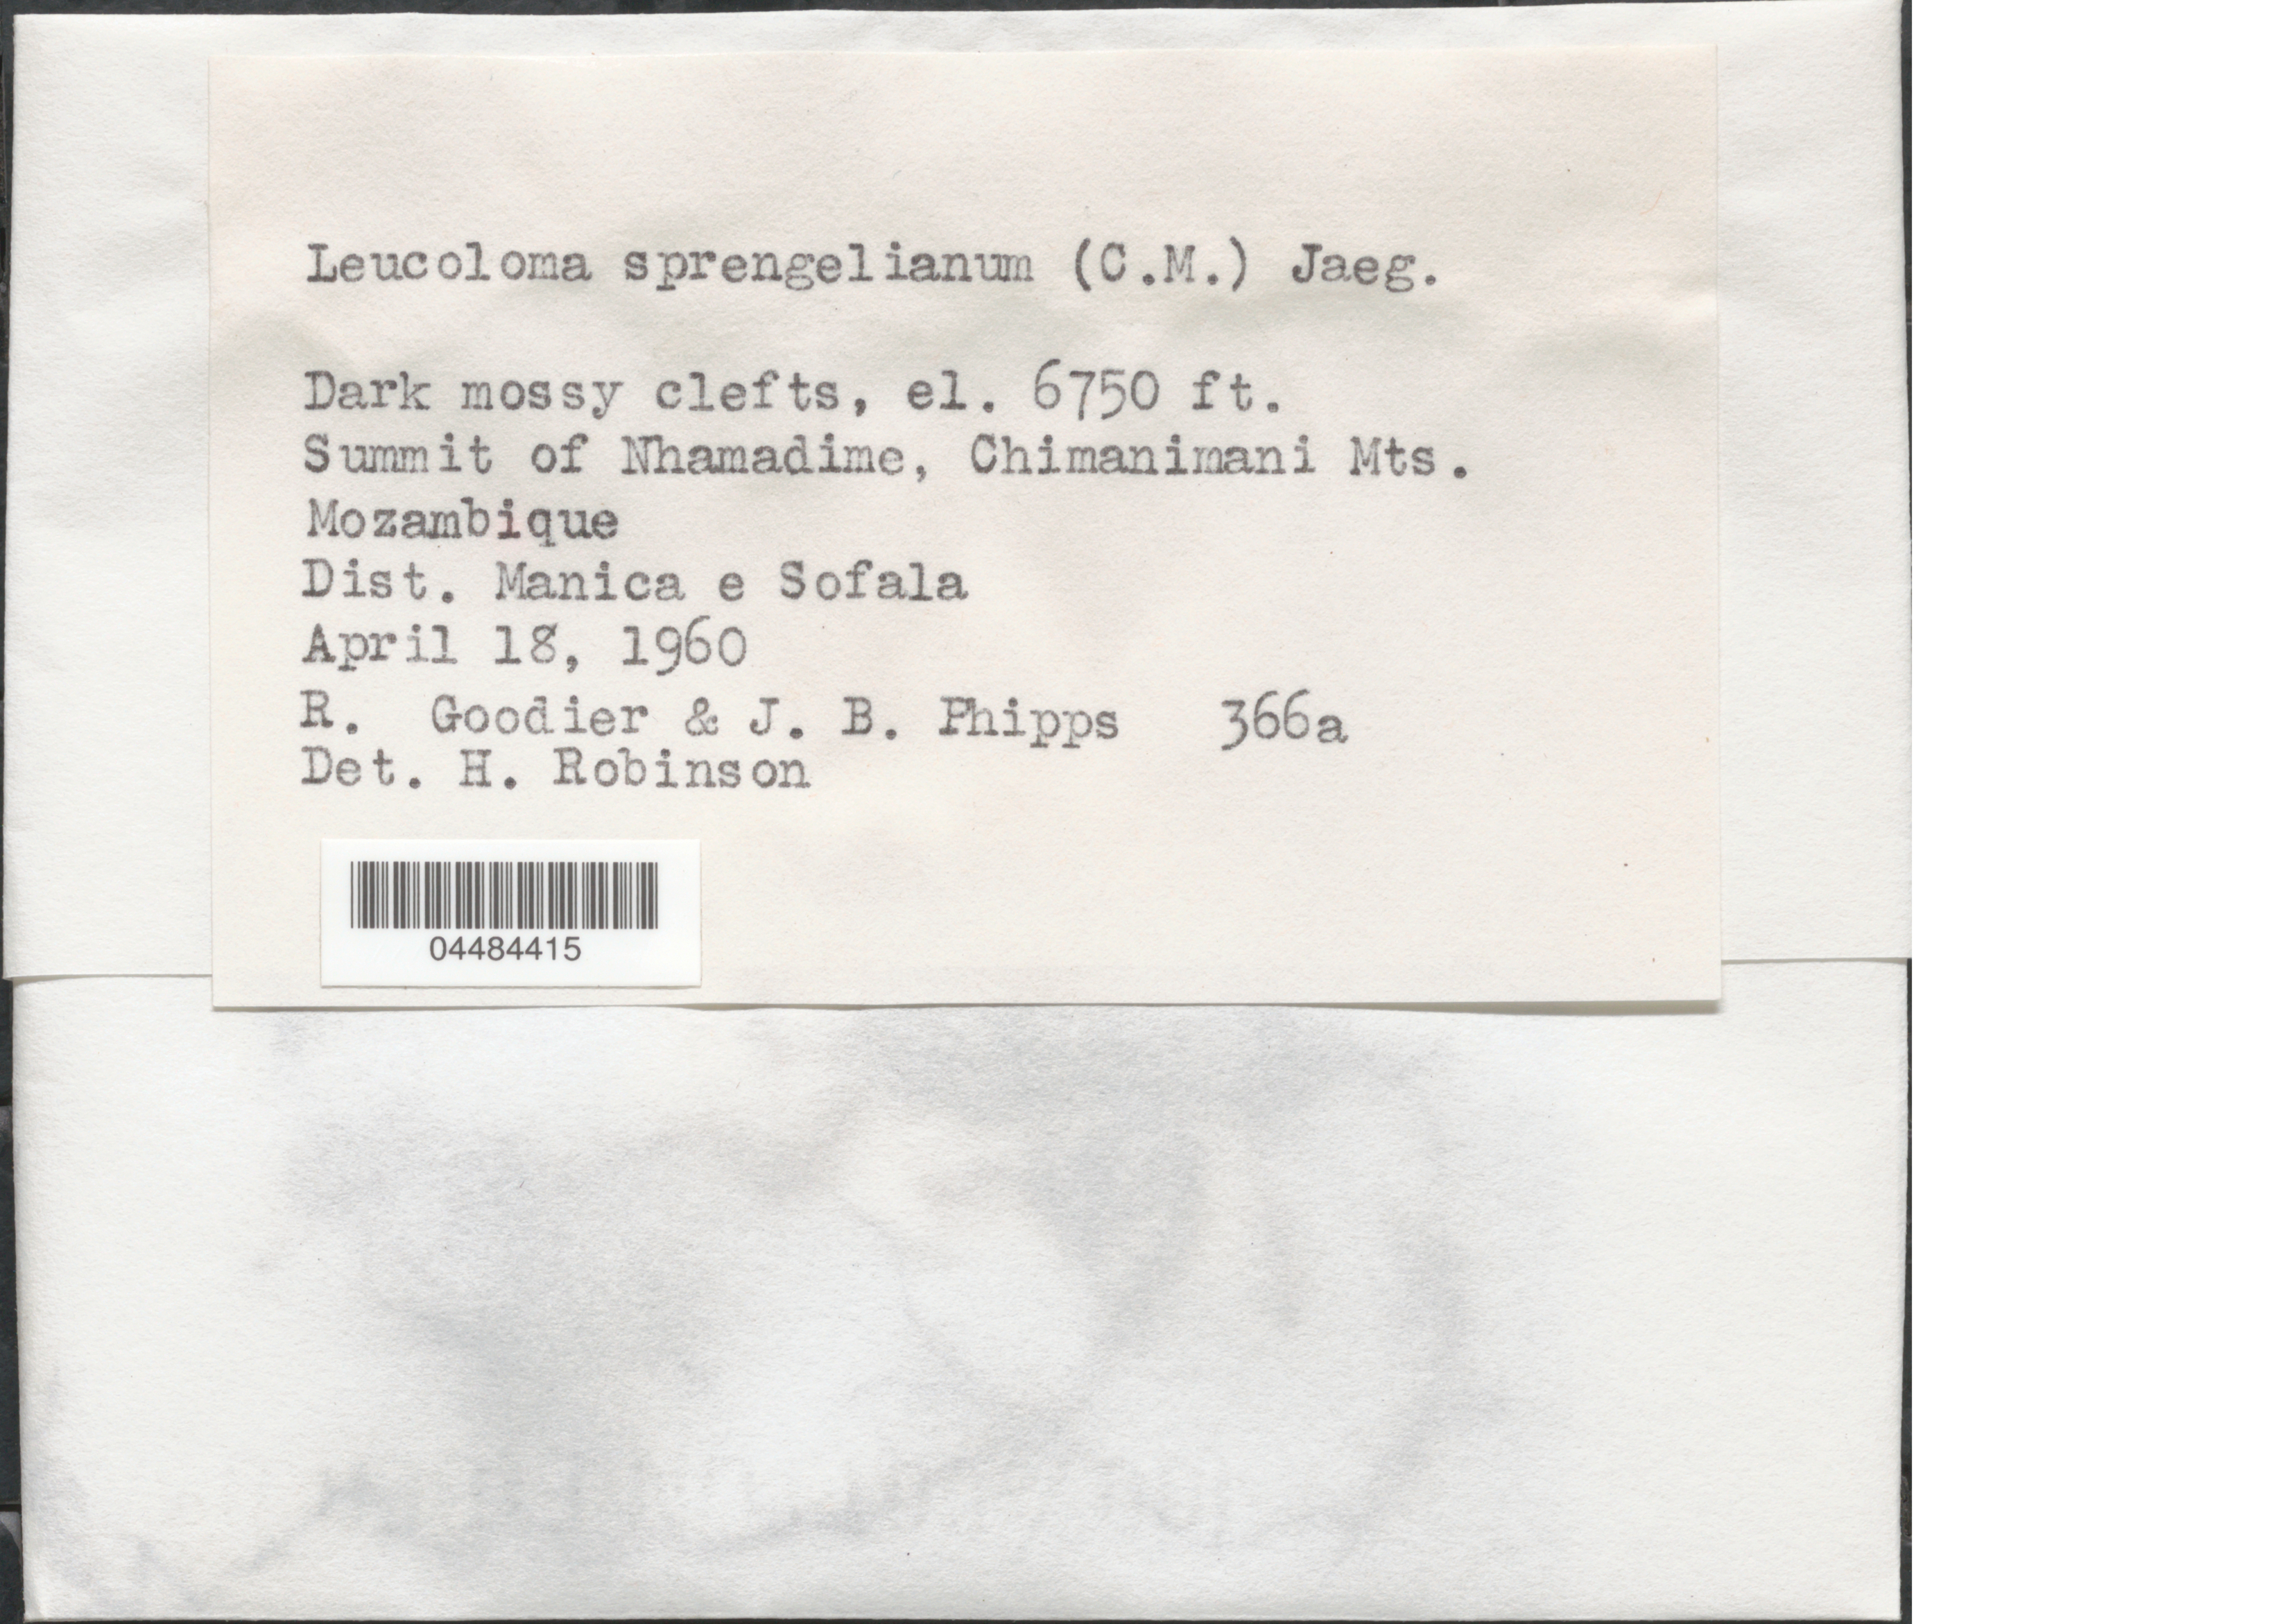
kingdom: Plantae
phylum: Bryophyta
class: Bryopsida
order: Dicranales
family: Dicranaceae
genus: Leucoloma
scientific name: Leucoloma sprengelianum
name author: (Müll. Hal.) A. Jaeger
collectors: R. Goodier & J. Phipps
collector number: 366a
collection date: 1960-04-18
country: Mozambique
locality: Summit of Nhamadime, Chimanimani Mts. Dist. Manica e Sofala.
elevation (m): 2057